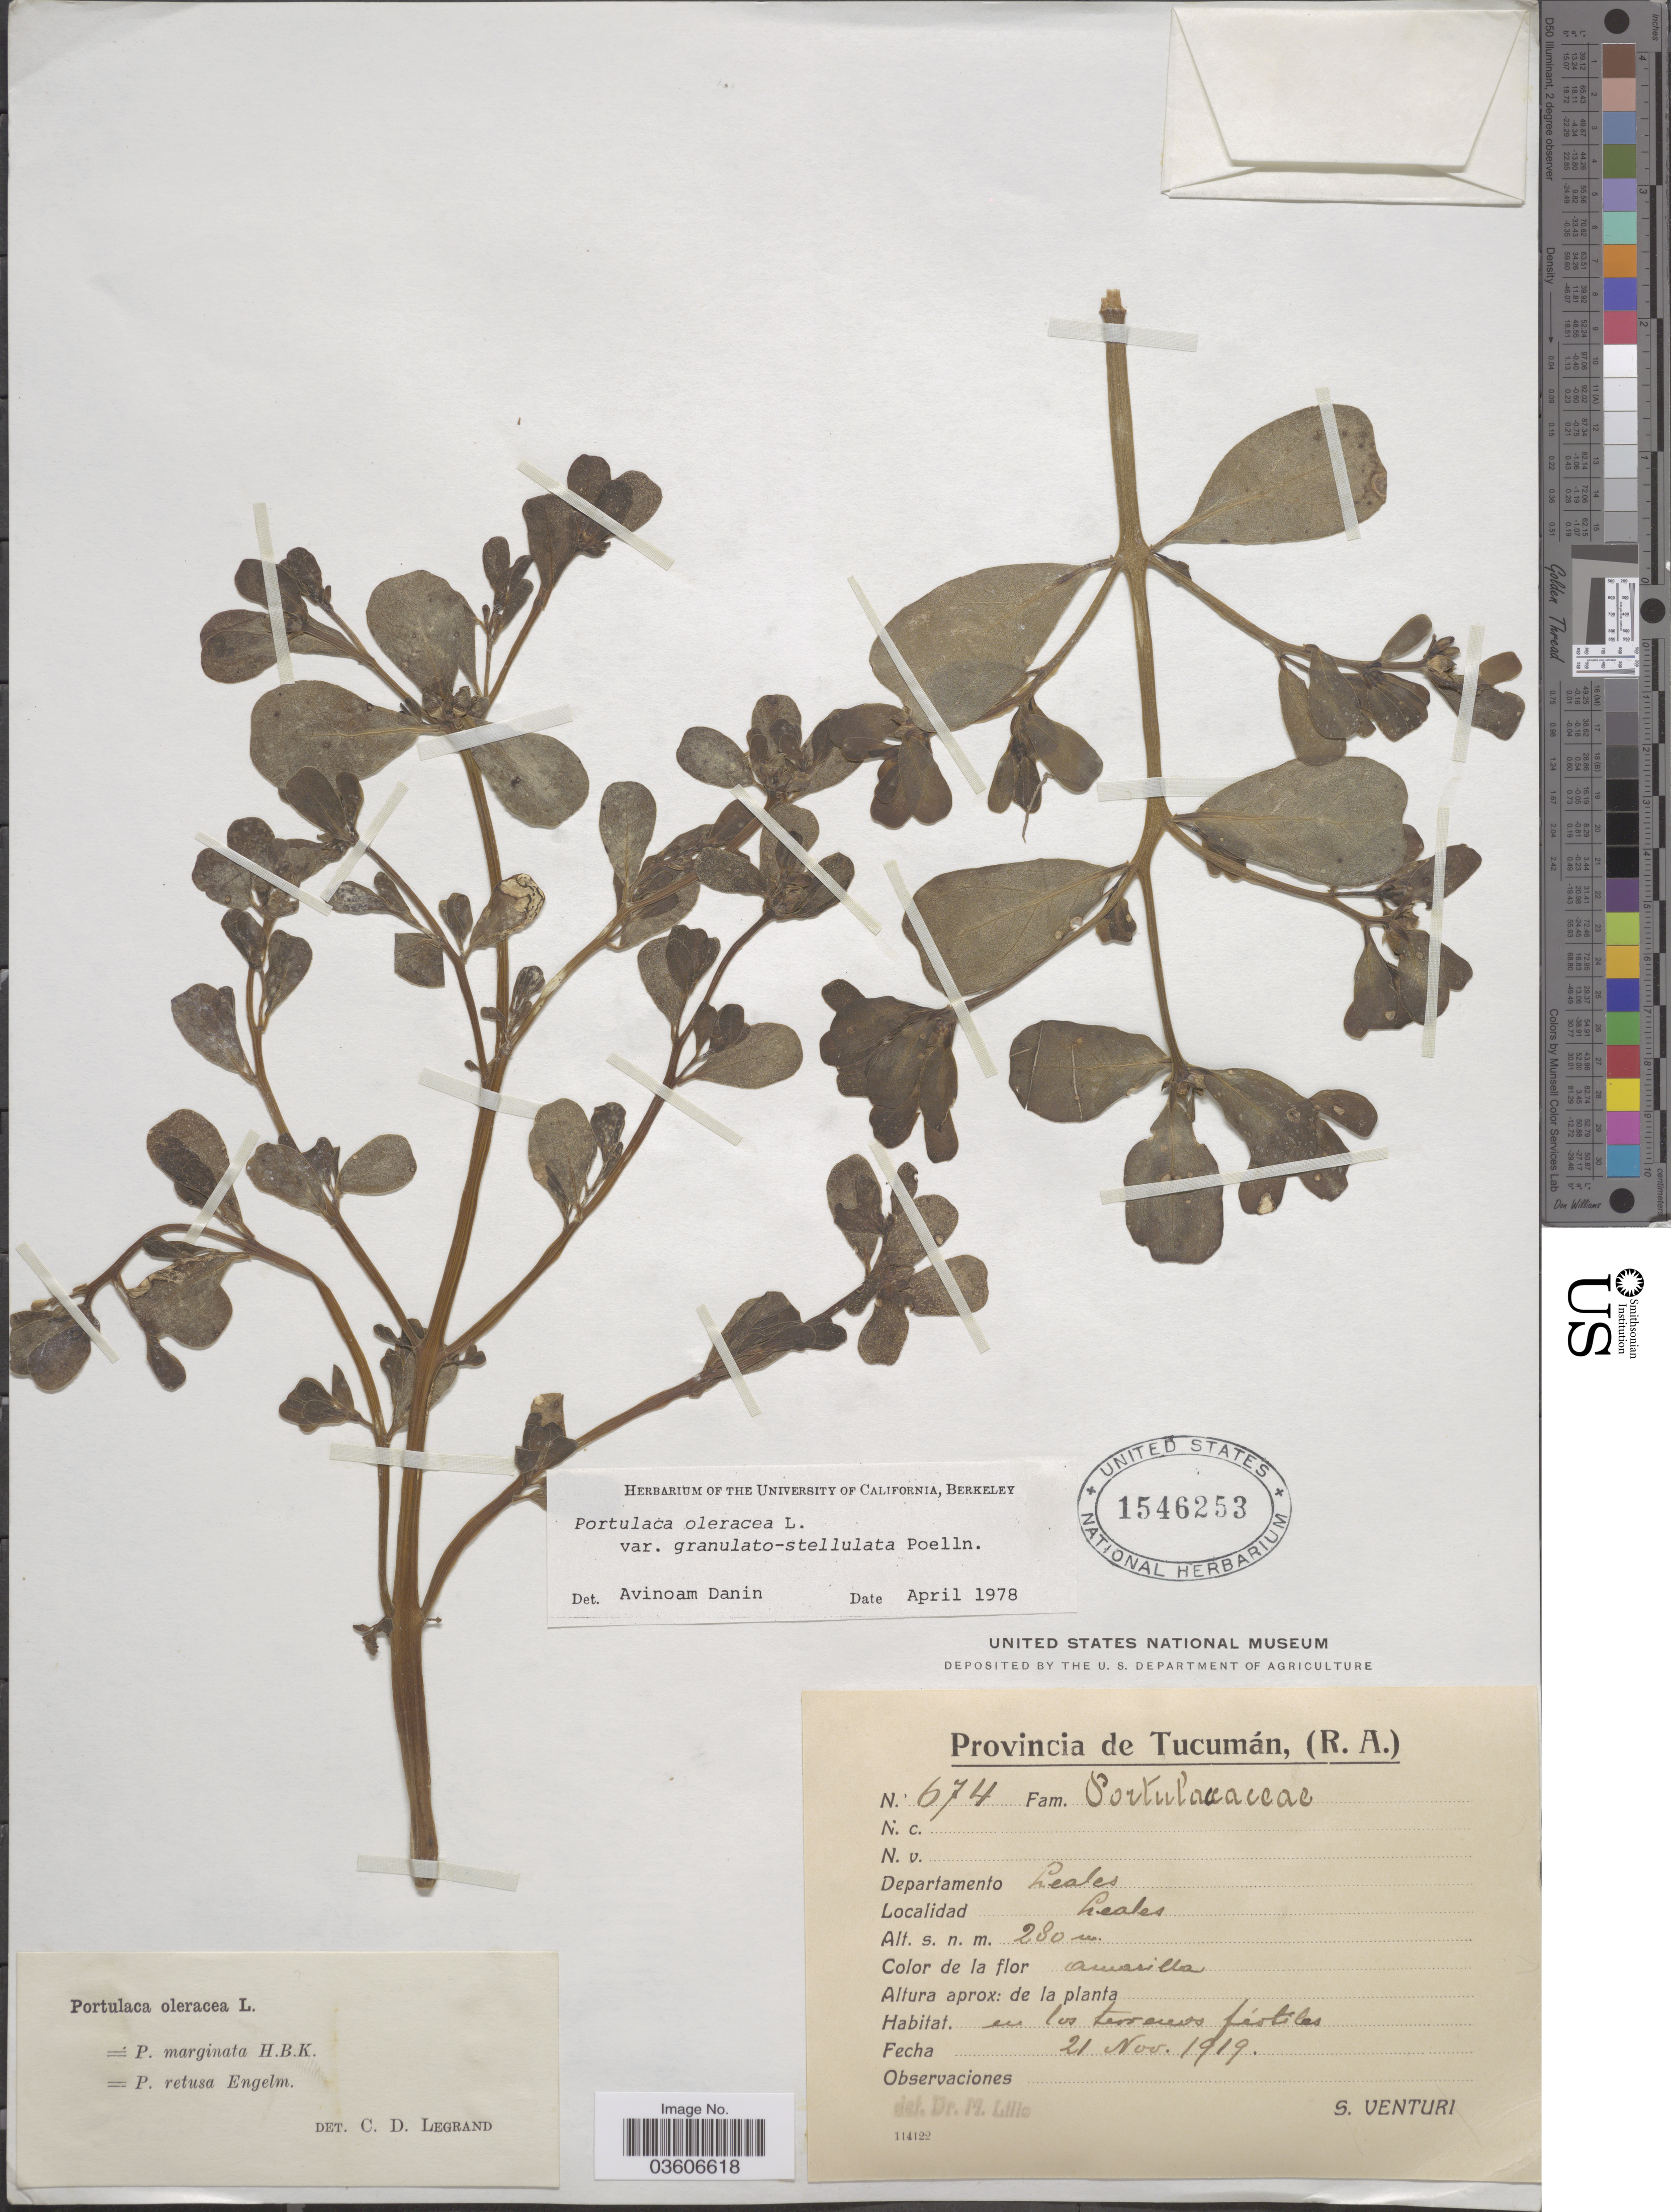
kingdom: Plantae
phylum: Tracheophyta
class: Magnoliopsida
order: Caryophyllales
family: Portulacaceae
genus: Portulaca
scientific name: Portulaca oleracea var. granulatostellulata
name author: Poelln.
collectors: S. Venturi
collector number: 674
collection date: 1919-11-21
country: Argentina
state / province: Tucuman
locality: Departamento Leales. Leales.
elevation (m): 280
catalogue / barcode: US 1546253